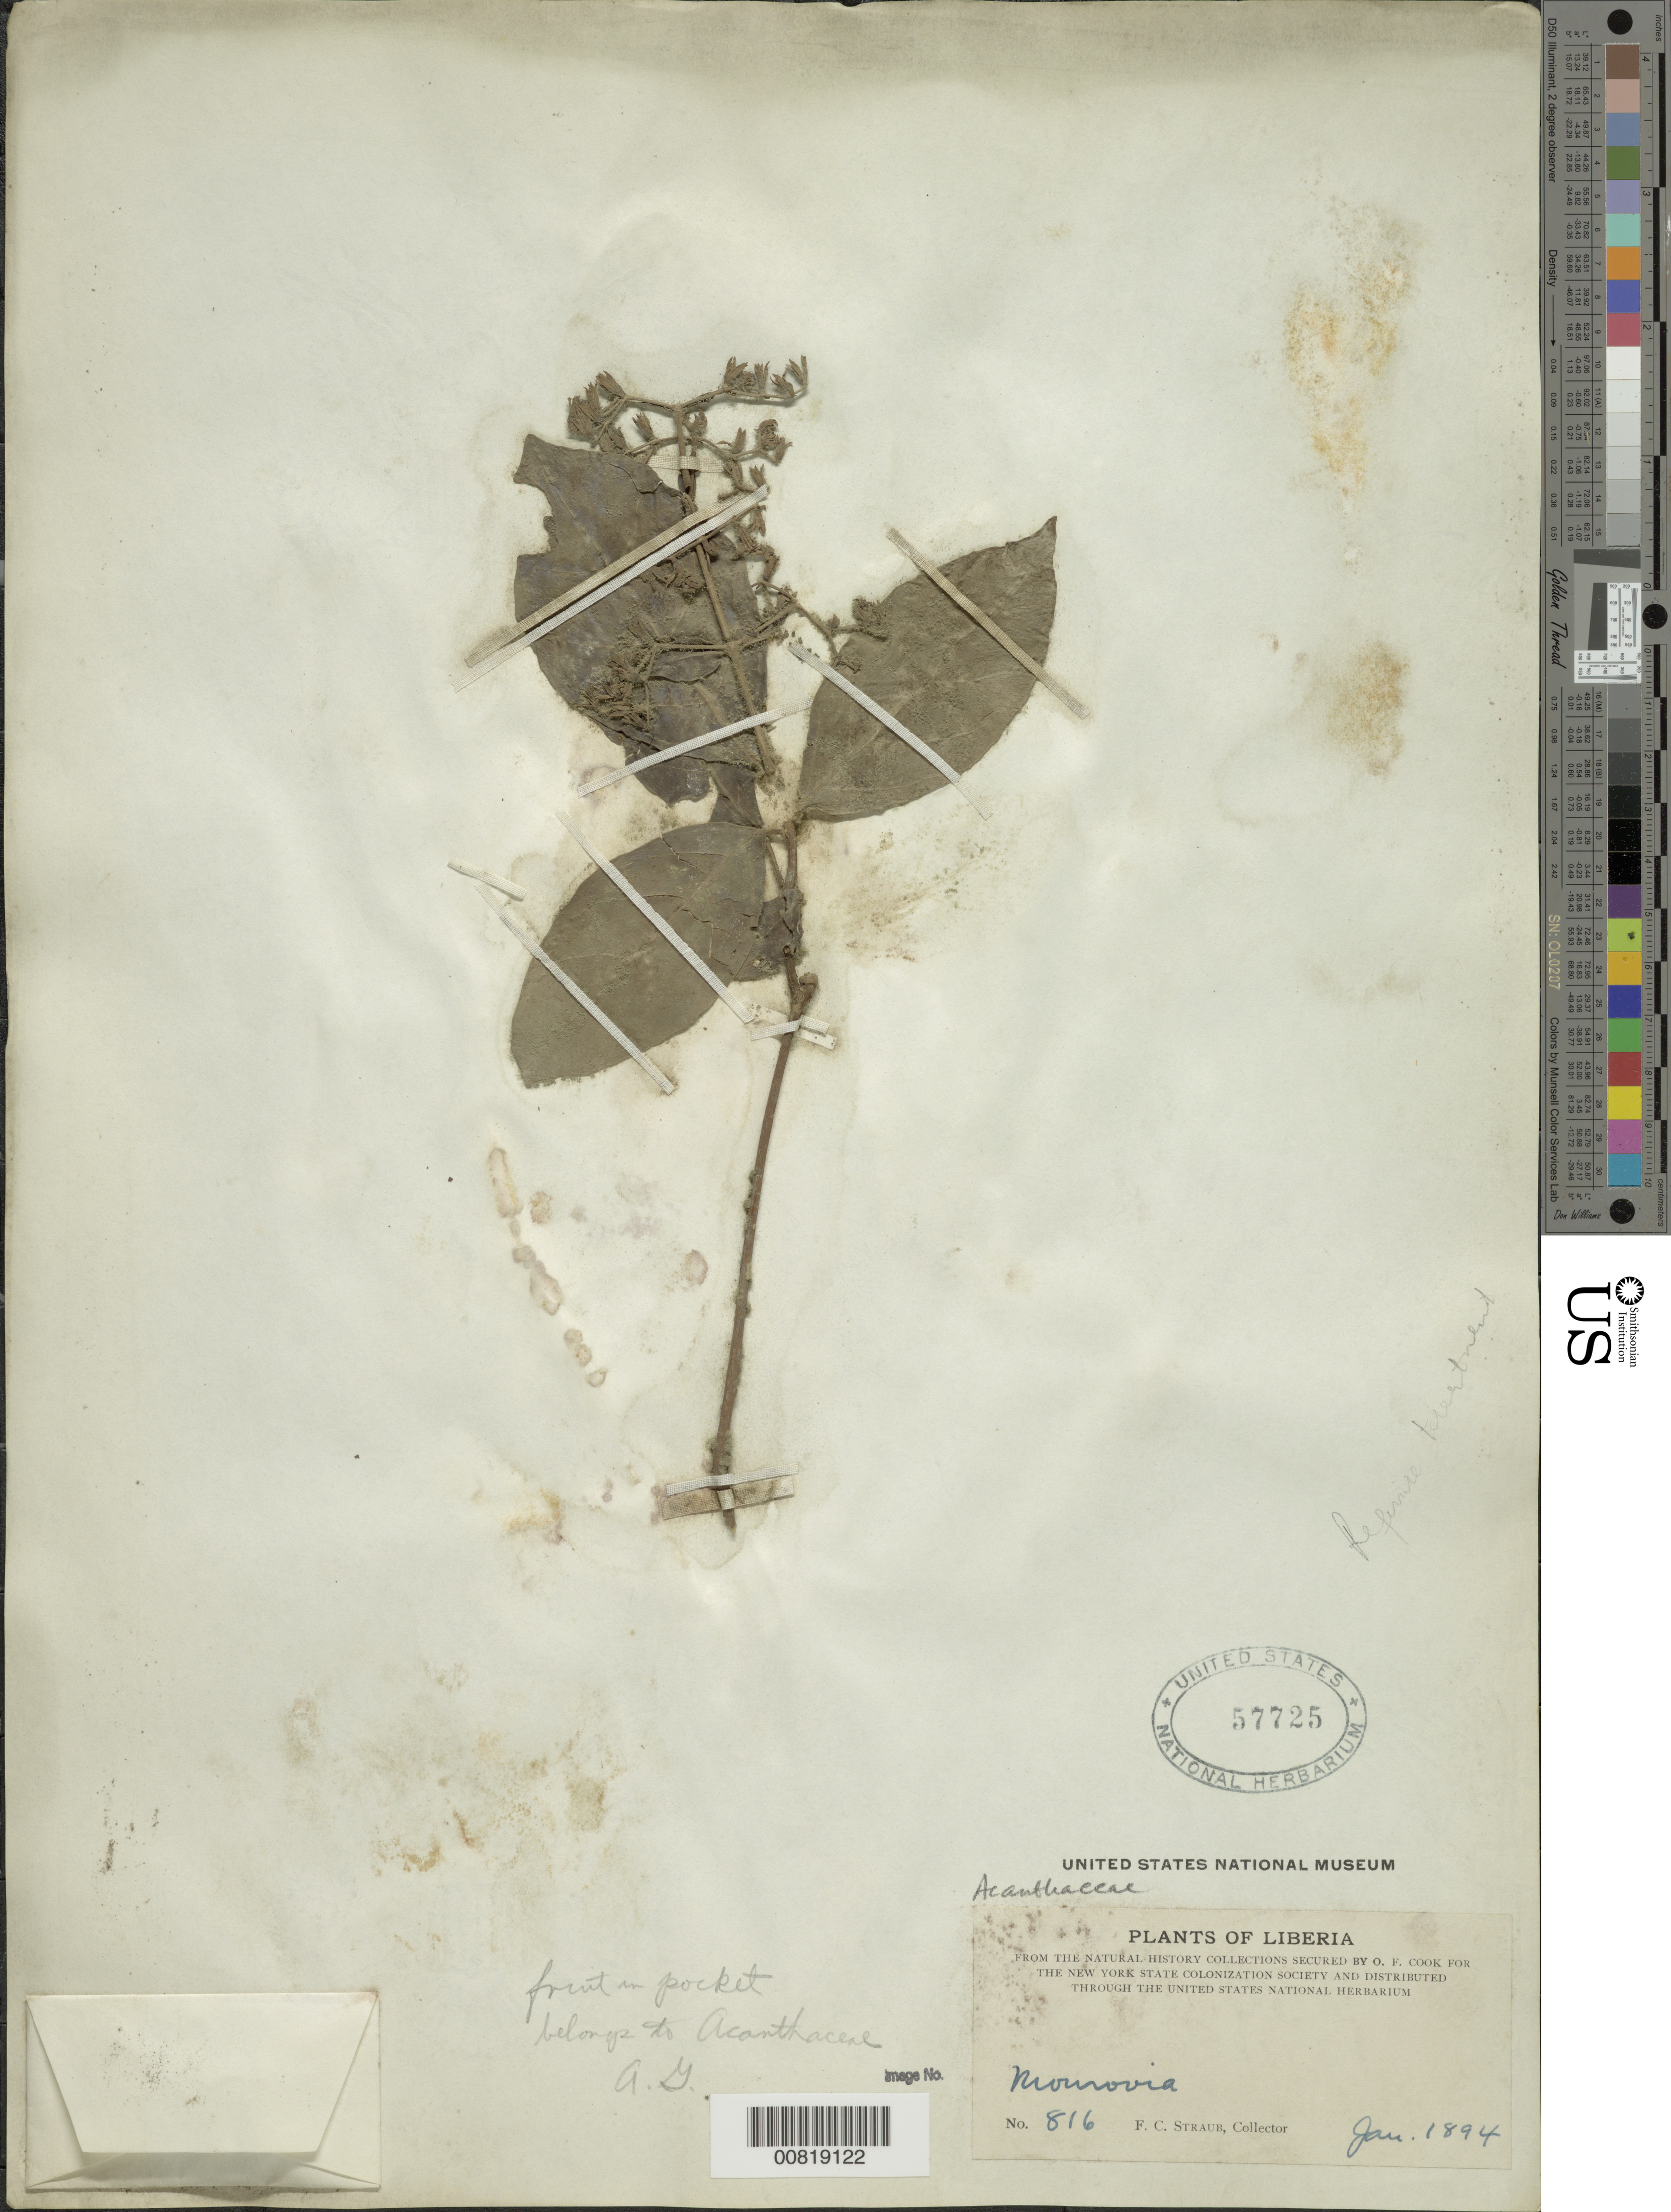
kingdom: Plantae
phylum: Tracheophyta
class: Magnoliopsida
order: Lamiales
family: Acanthaceae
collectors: F. Straub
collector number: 816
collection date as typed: Jan 1894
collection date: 1894-01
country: Liberia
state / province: Montserrado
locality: Monrovia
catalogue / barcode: US 57725